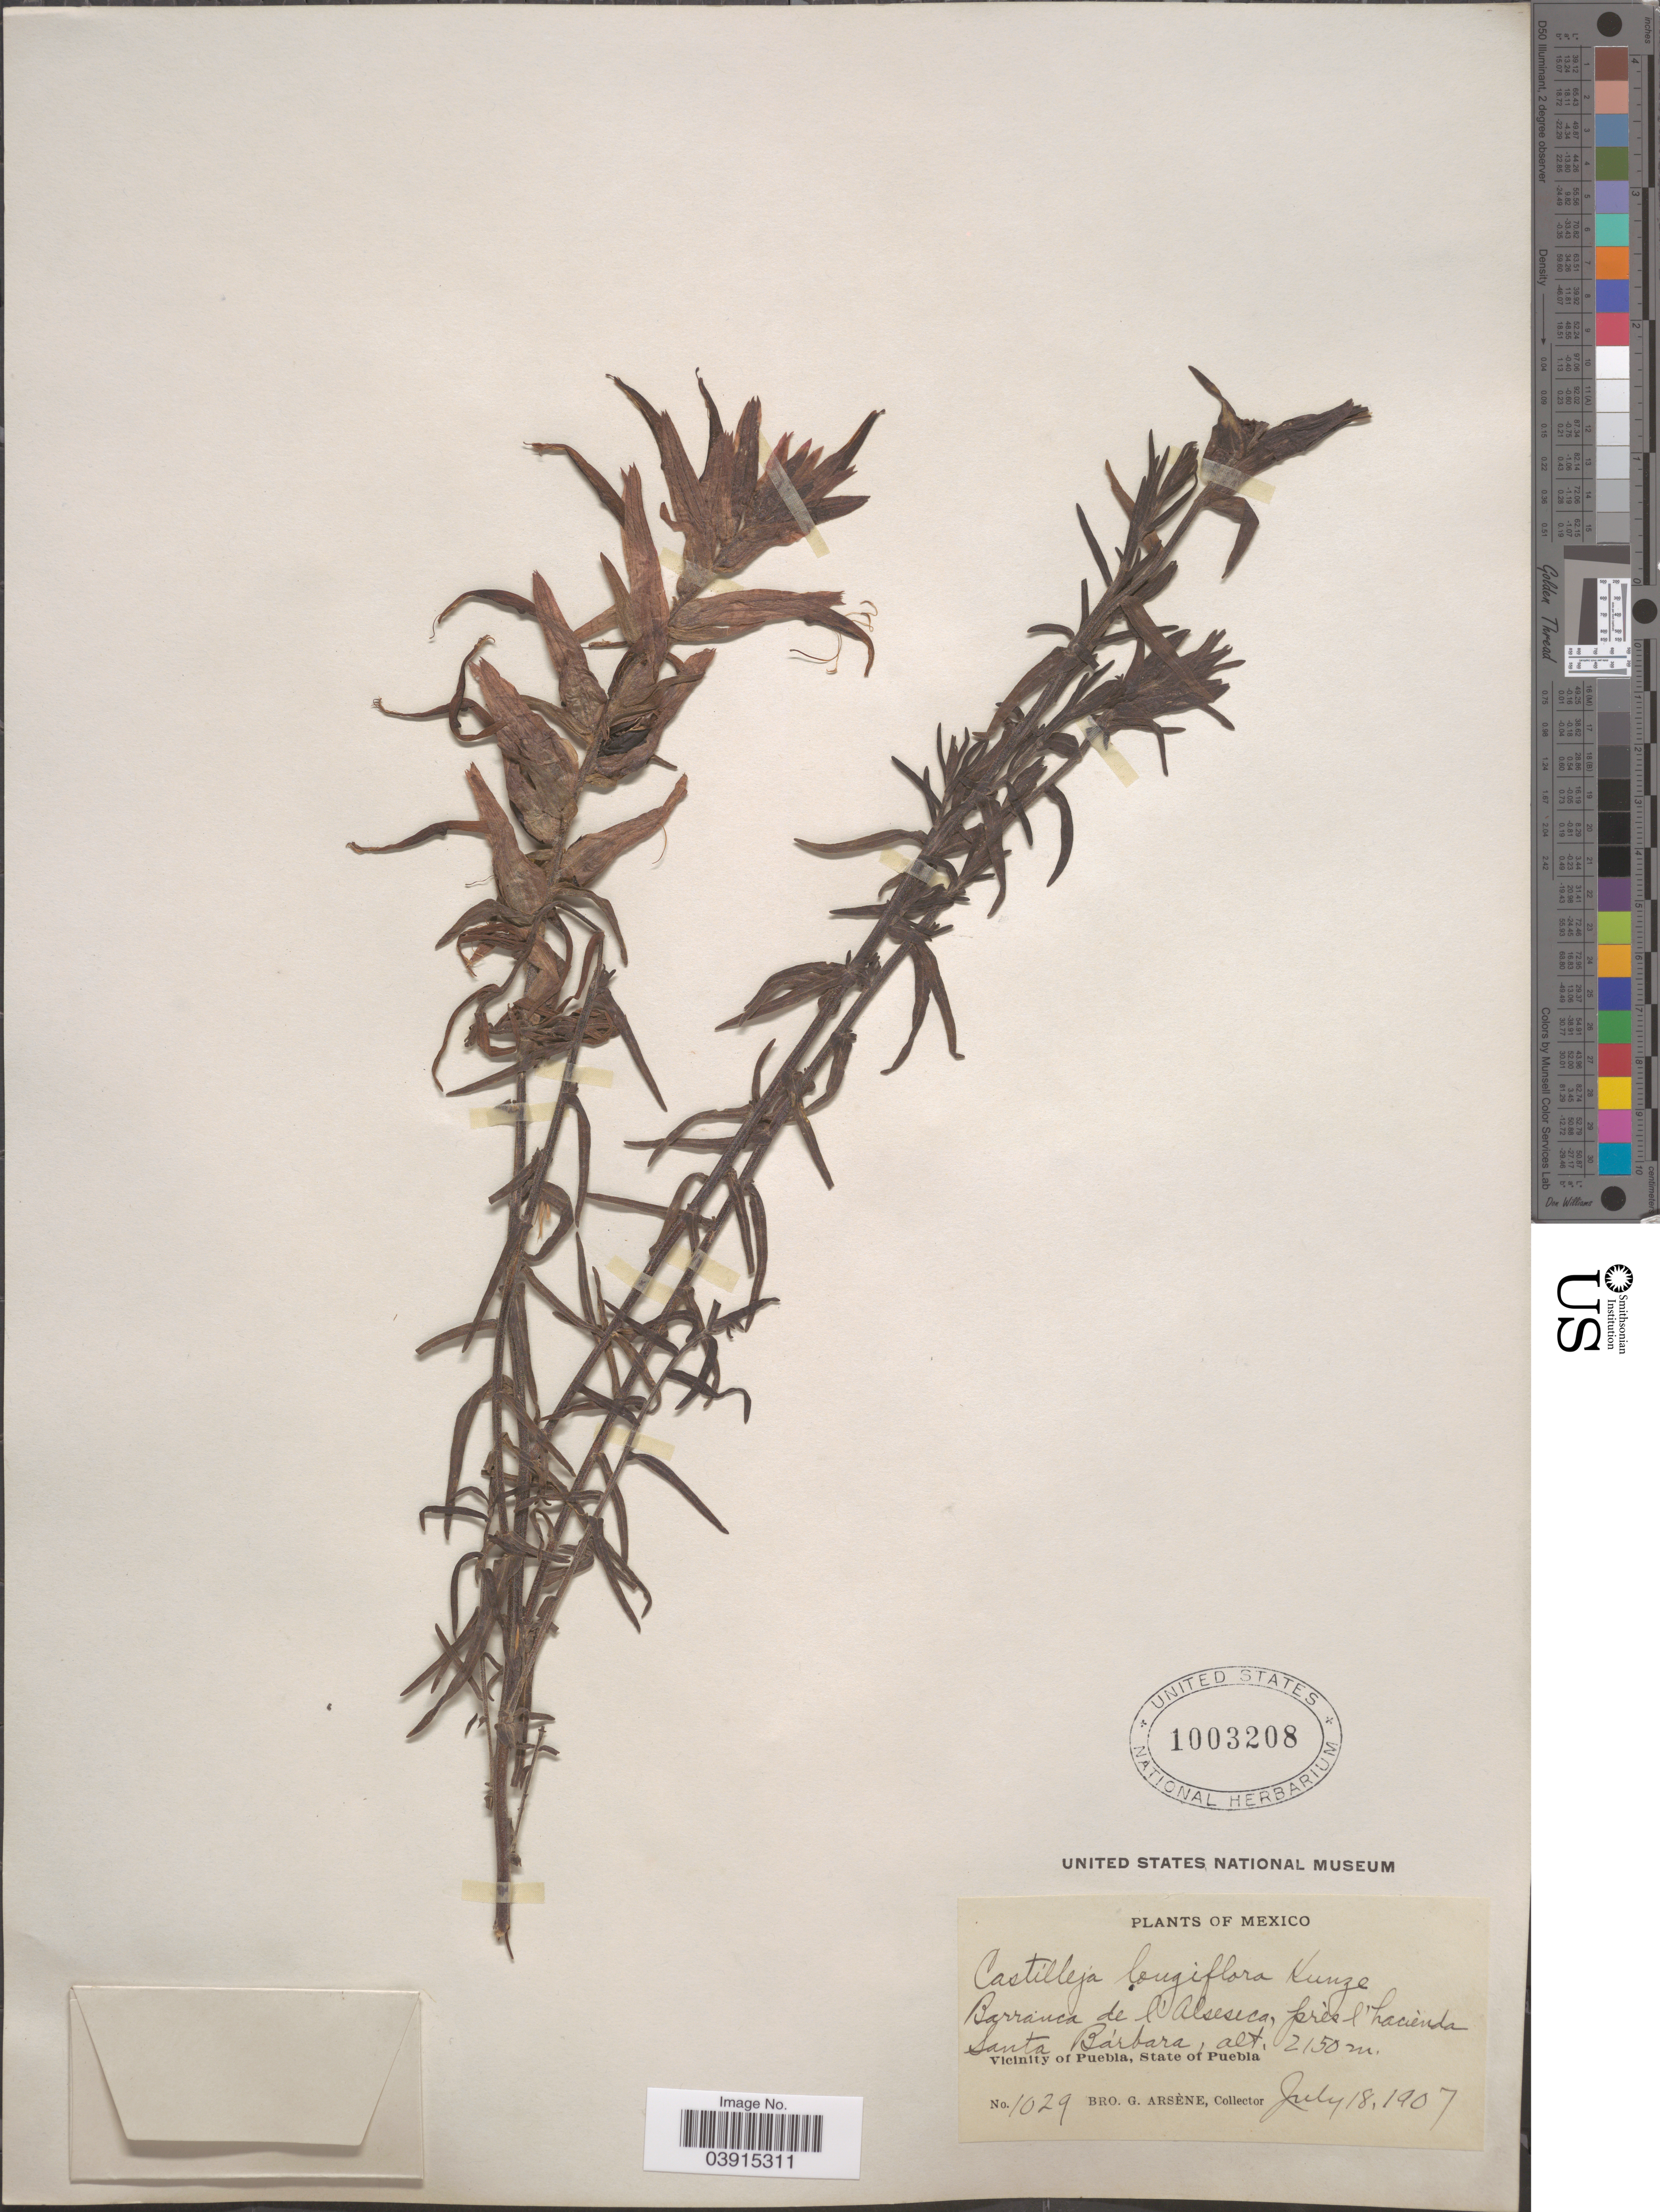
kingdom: Plantae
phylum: Tracheophyta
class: Magnoliopsida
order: Lamiales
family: Orobanchaceae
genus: Castilleja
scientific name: Castilleja longiflora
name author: Kunze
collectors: Bro. G. Arsène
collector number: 1029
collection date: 1907-07-18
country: Mexico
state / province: Puebla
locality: Barranca de l'Alseseca, près l'hacienda Santa Bárbara. Vicinity of Puebla.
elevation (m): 2150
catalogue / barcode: US 1003208